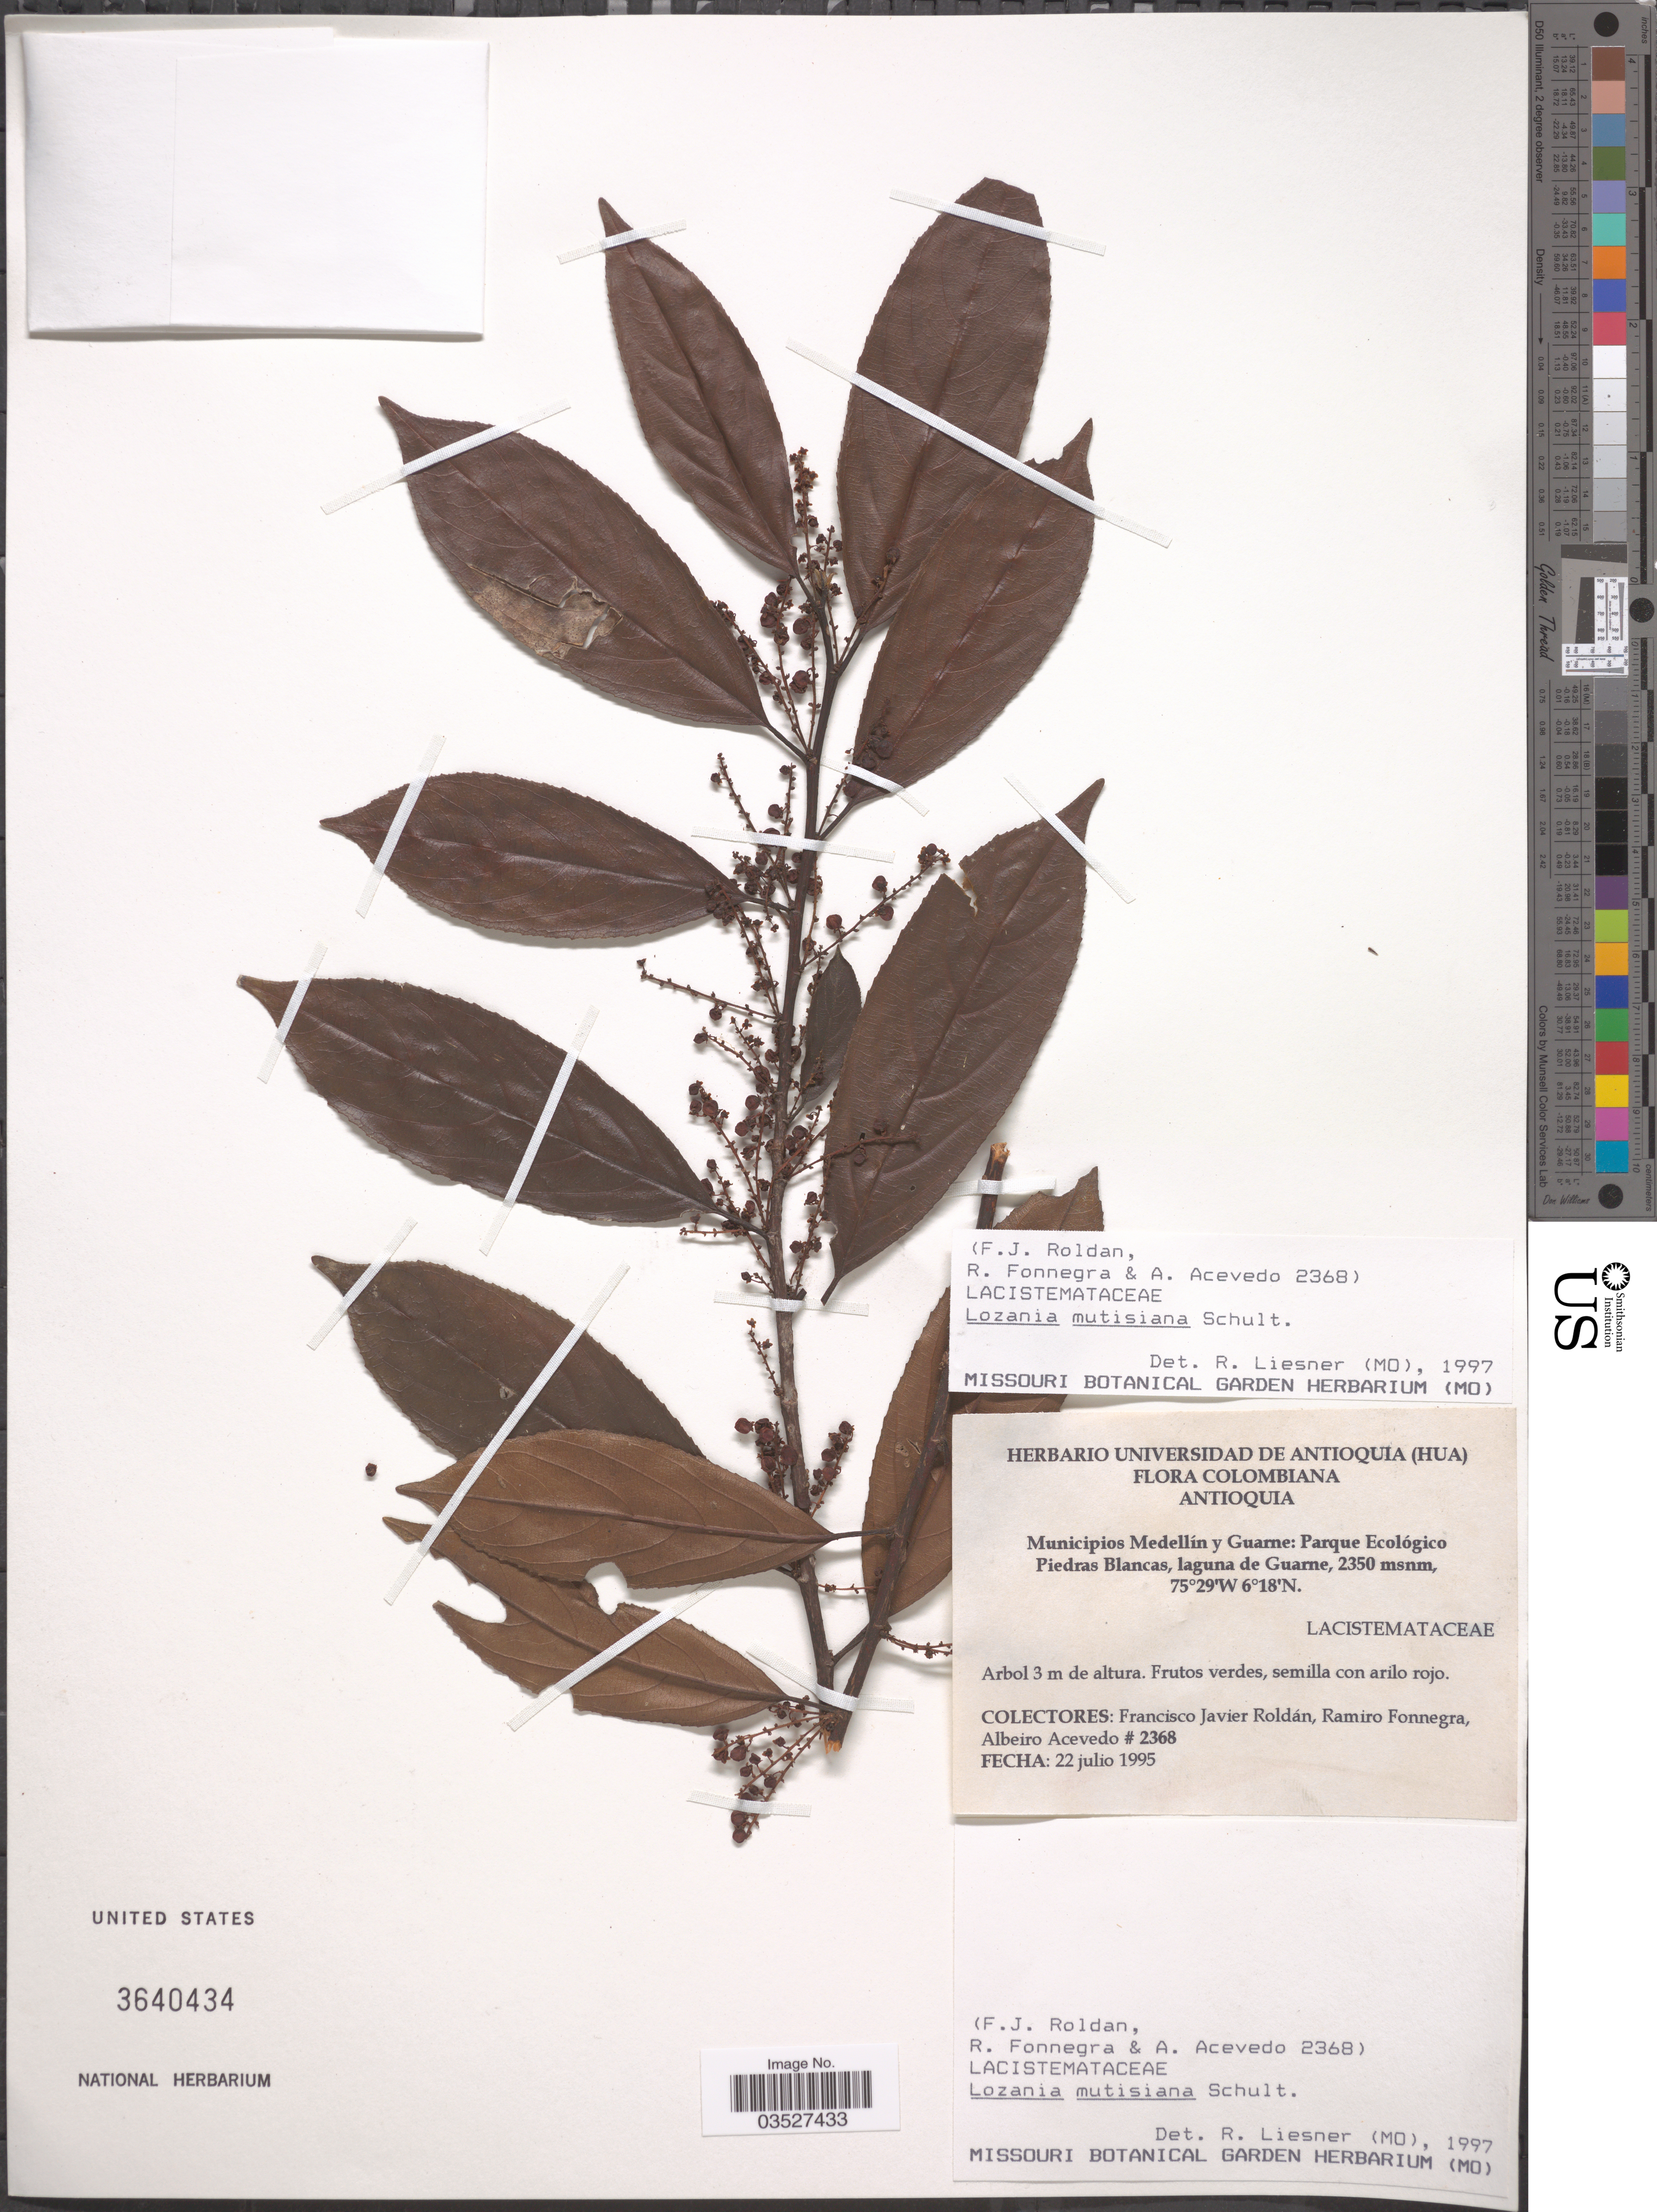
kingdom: Plantae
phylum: Tracheophyta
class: Magnoliopsida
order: Malpighiales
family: Lacistemataceae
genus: Lozania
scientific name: Lozania mutisiana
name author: Schult. in Roem. & Schult.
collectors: F. J. Roldán, R. Fonnegra & A. Acevedo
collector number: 2368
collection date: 1995-07-22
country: Colombia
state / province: Antioquia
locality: Municipios Medellín y Guarne: Parque Ecológico Piedras Blancas, laguna de Guarne.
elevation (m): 2350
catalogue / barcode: US 3640434